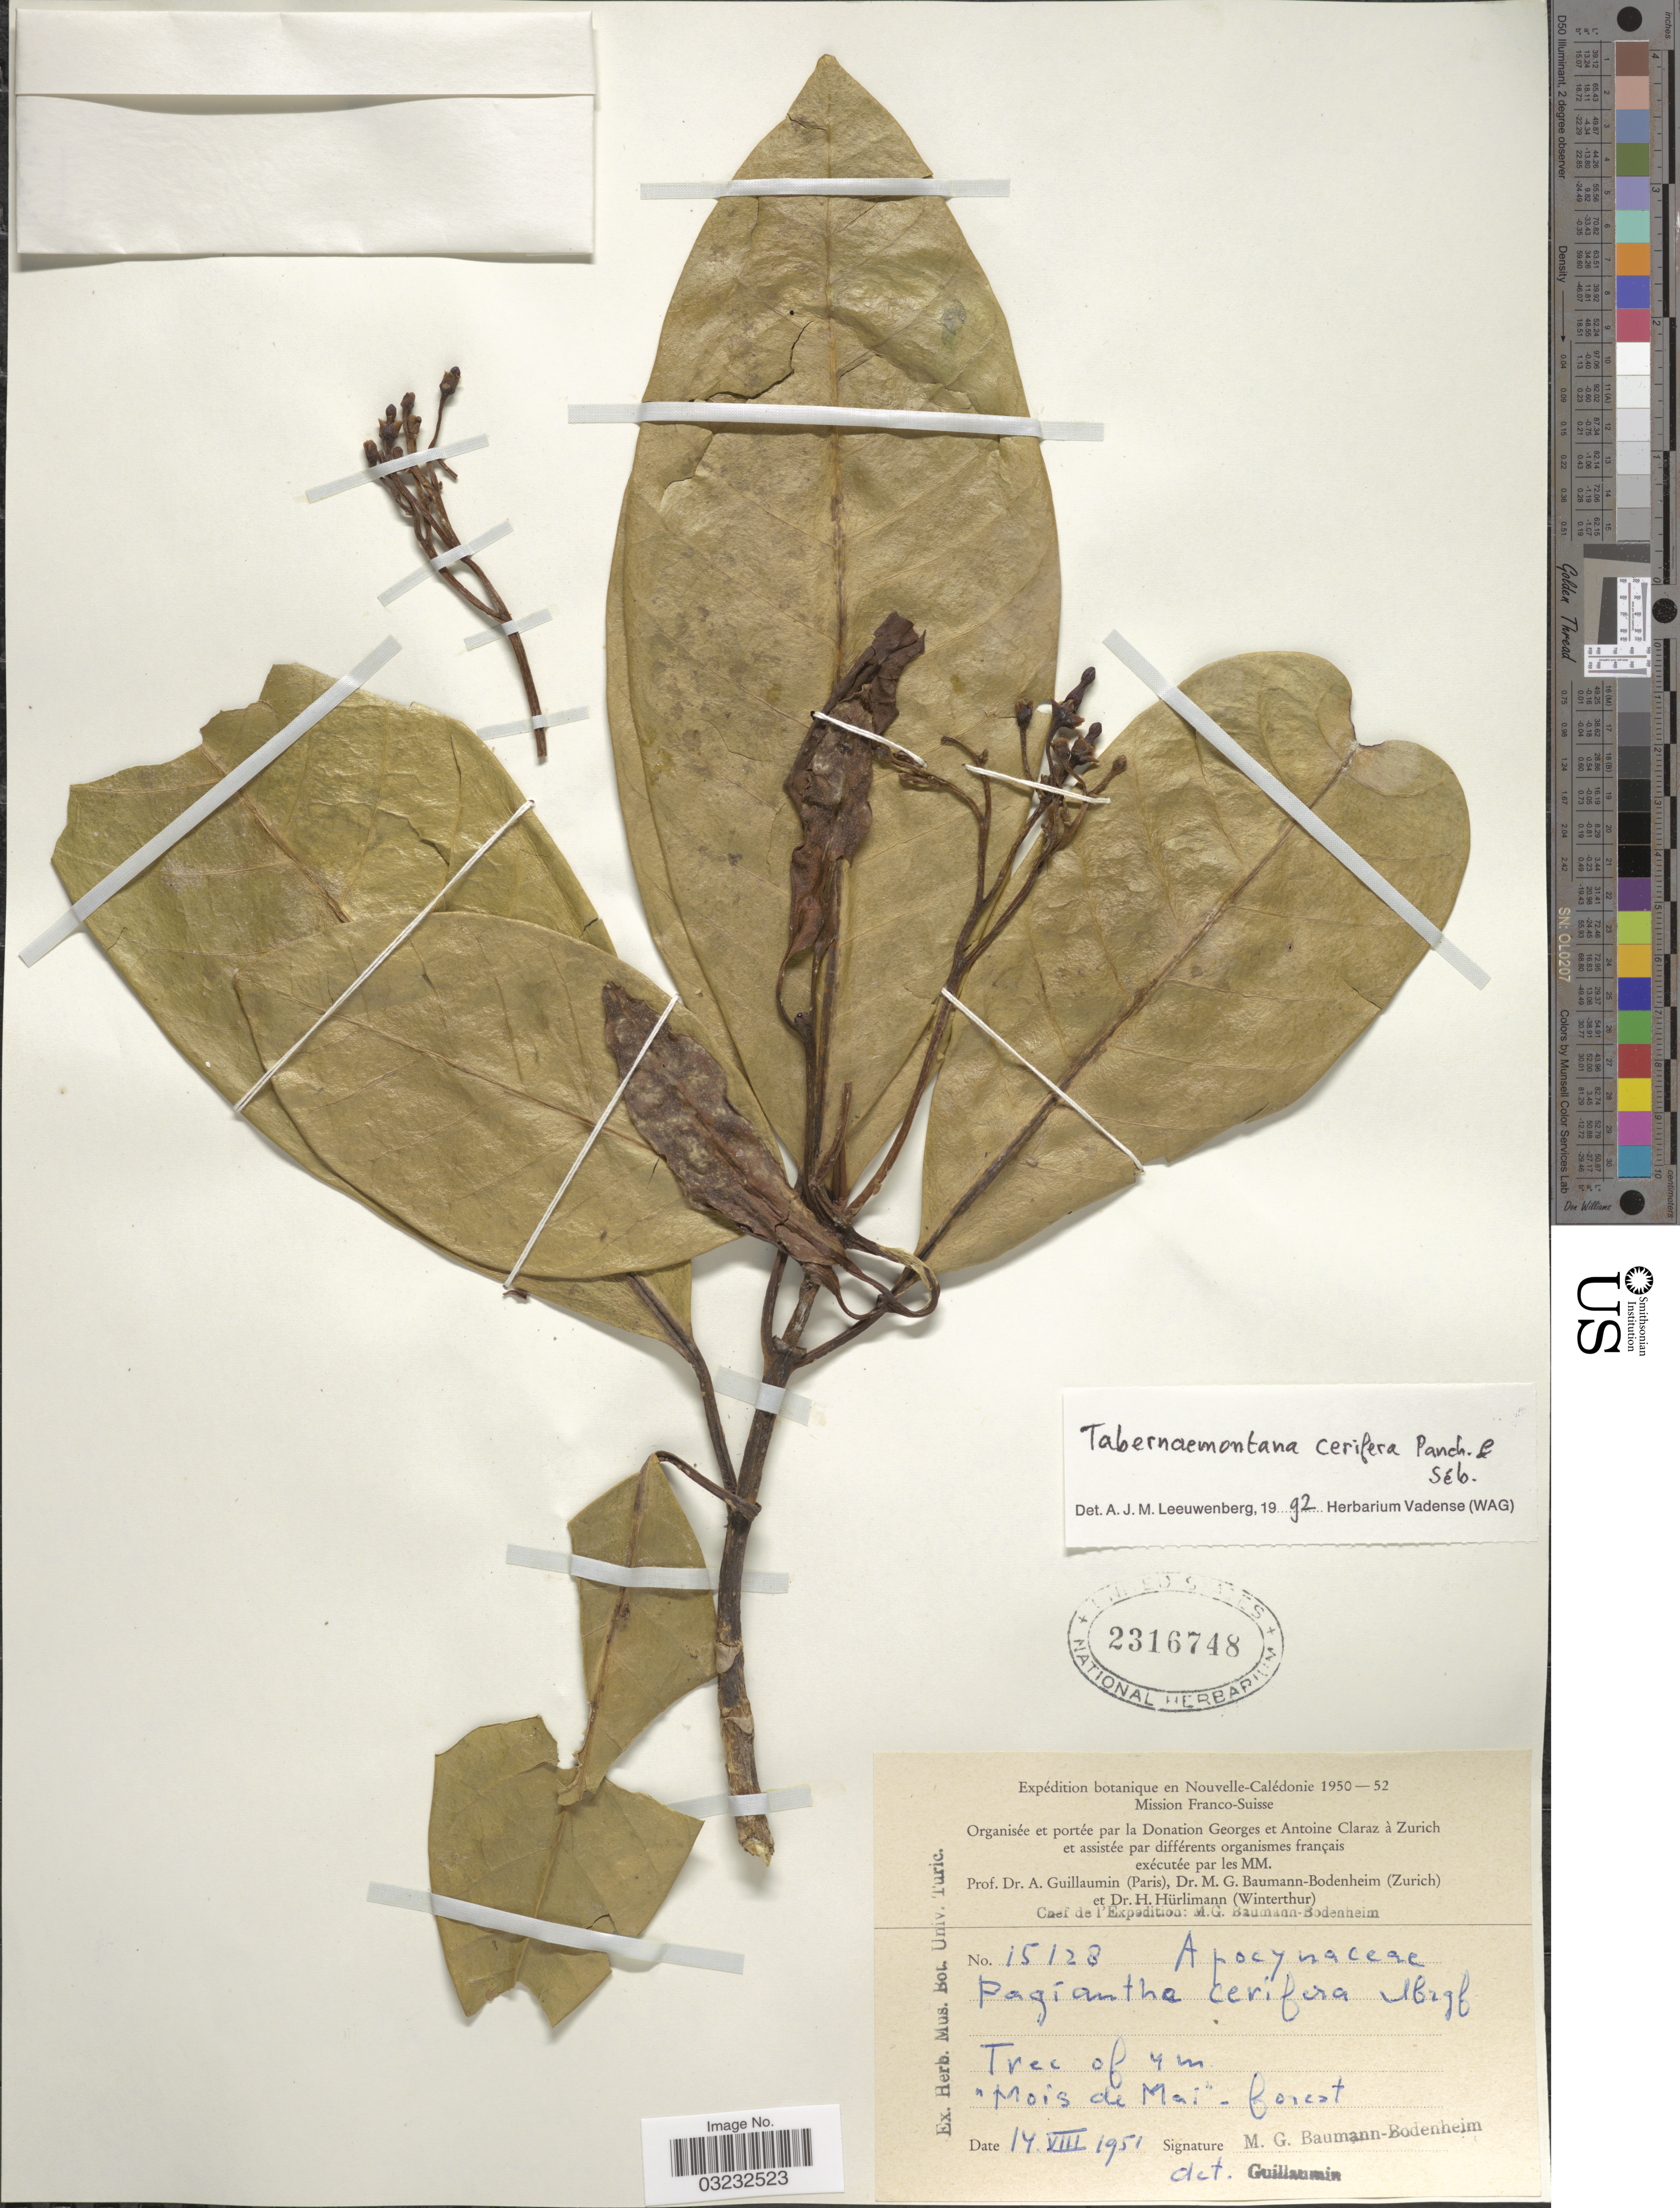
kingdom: Plantae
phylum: Tracheophyta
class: Magnoliopsida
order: Gentianales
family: Apocynaceae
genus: Tabernaemontana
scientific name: Tabernaemontana cerifera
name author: Pancher & Sebert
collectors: M. G. Baumann-Bodenheim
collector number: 15128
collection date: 1951-08-14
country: New Caledonia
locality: Mois de Mai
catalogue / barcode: US 2316748